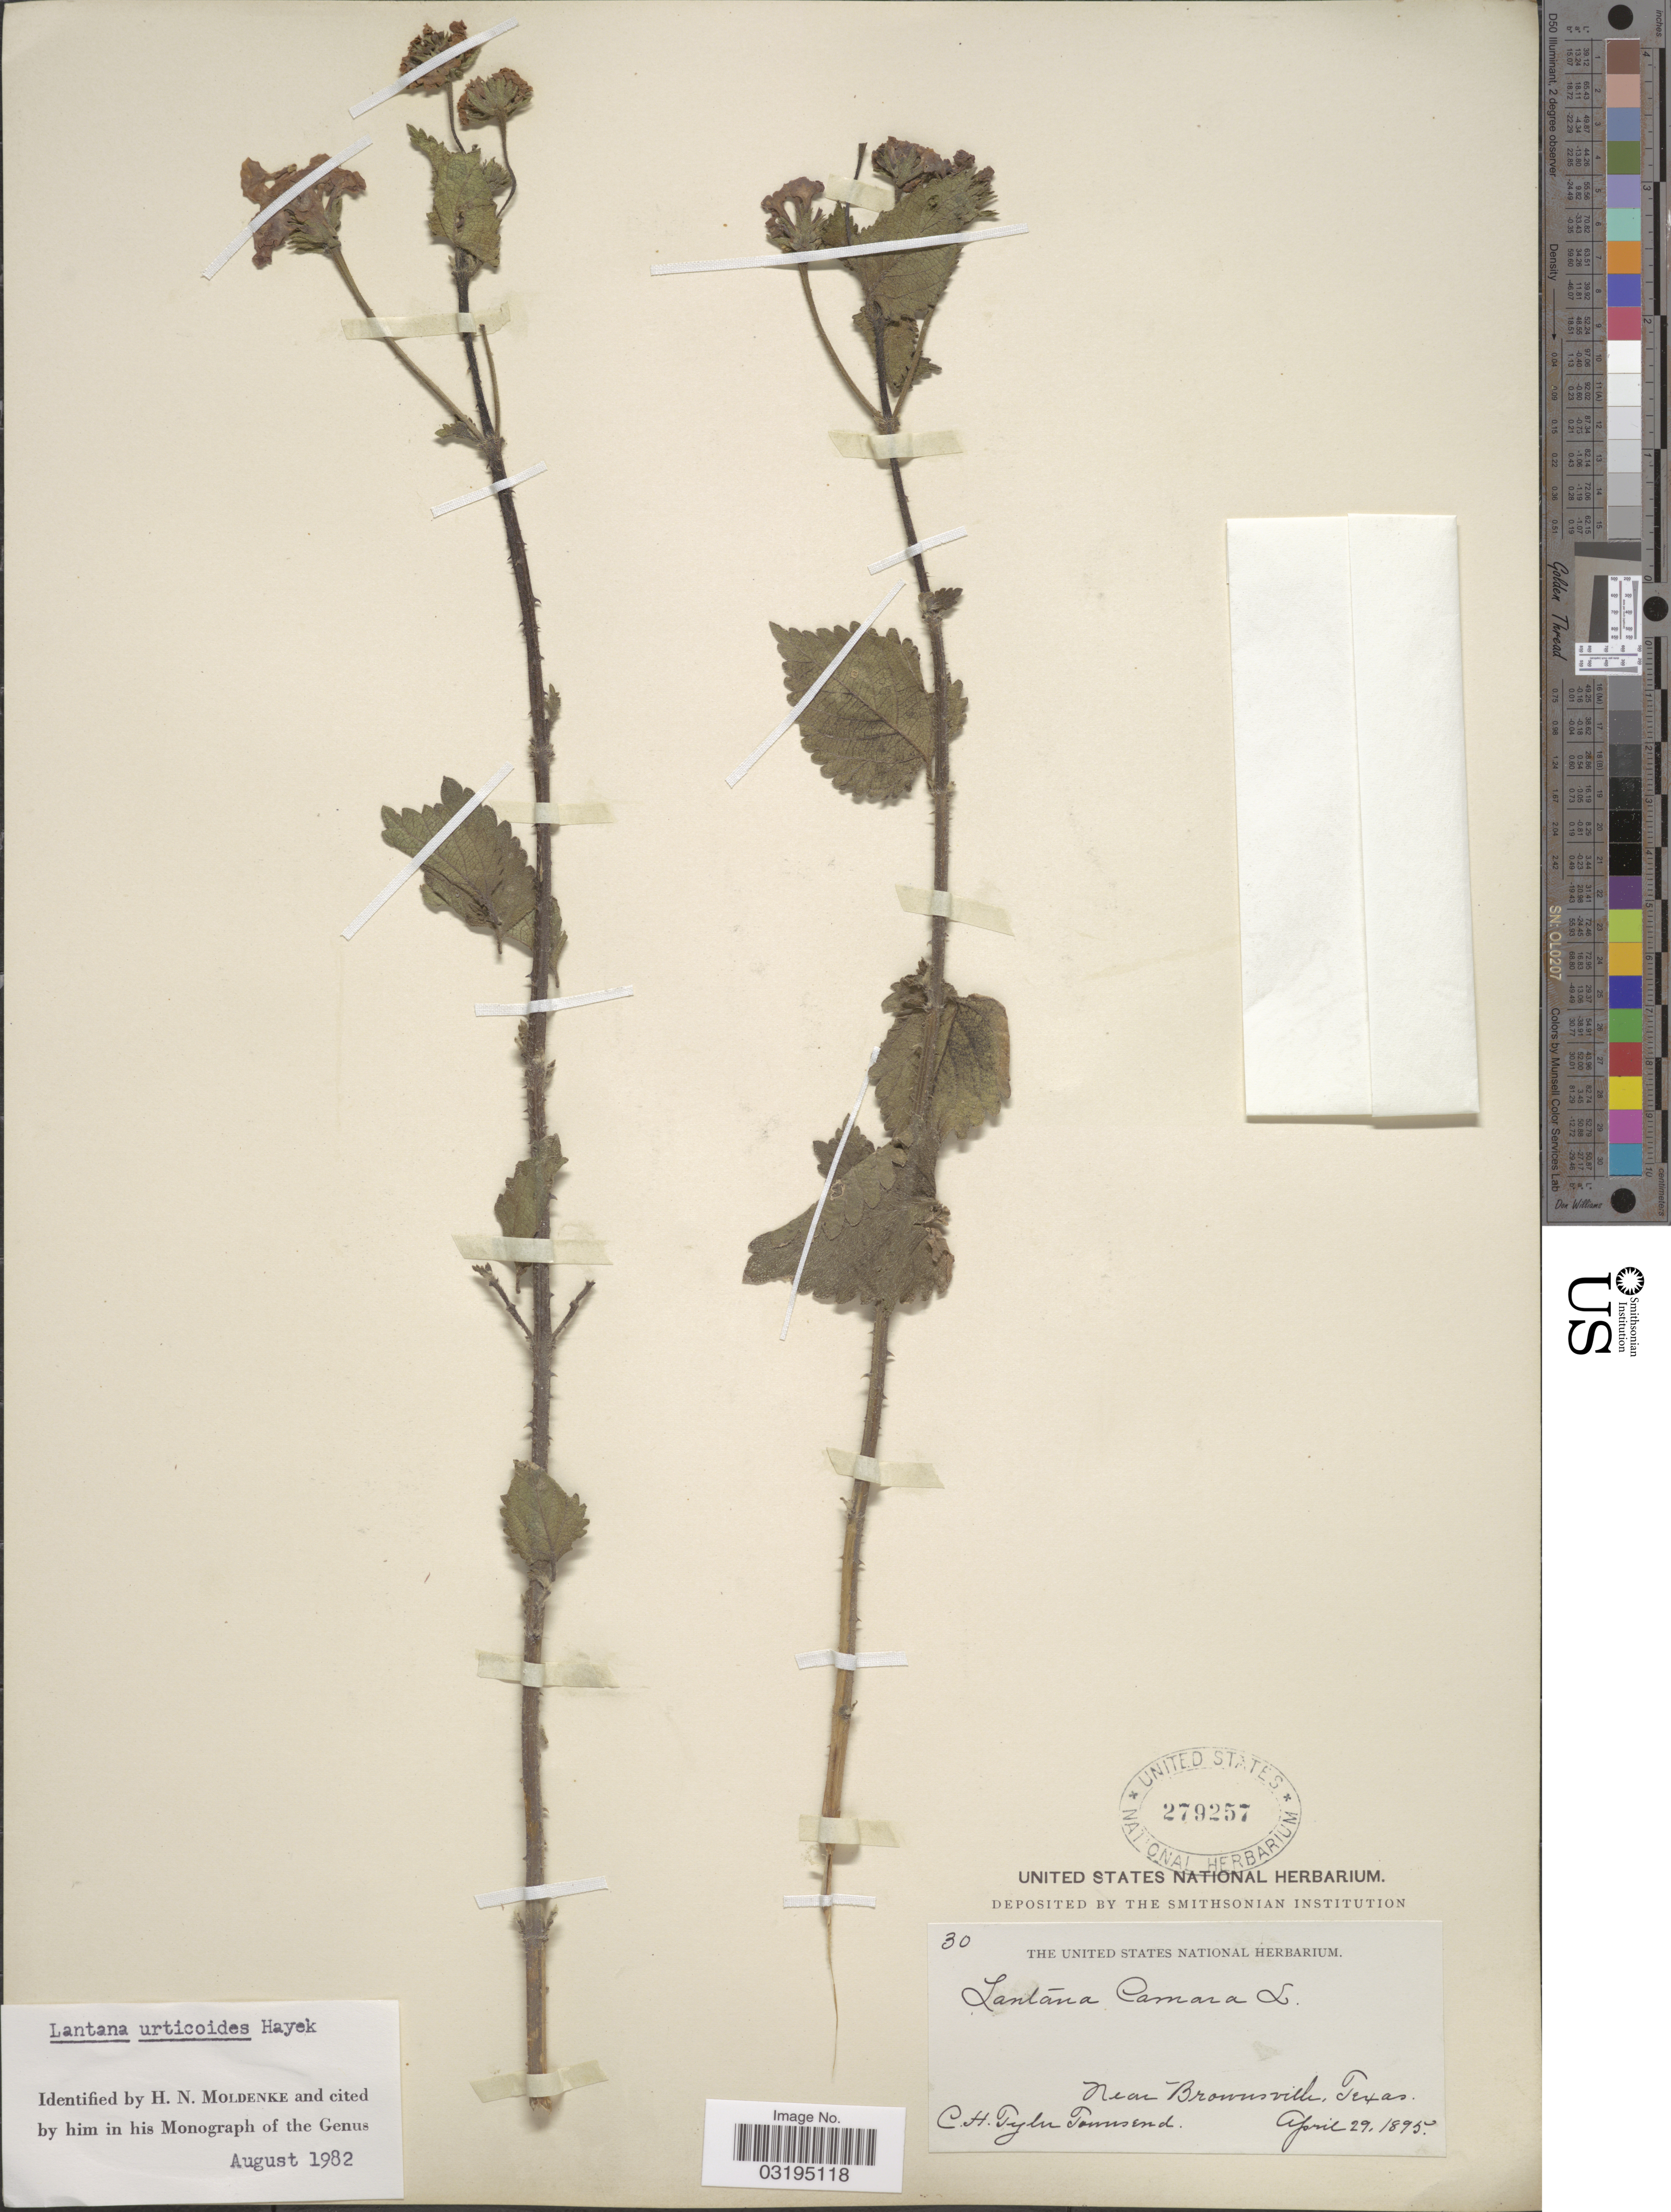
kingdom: Plantae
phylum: Tracheophyta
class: Magnoliopsida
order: Lamiales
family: Verbenaceae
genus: Lantana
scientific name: Lantana urticoides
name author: Hayek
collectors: C. H. T. Townsend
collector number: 30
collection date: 1895-04-29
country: United States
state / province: Texas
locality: Near Brownsville.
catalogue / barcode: US 279257